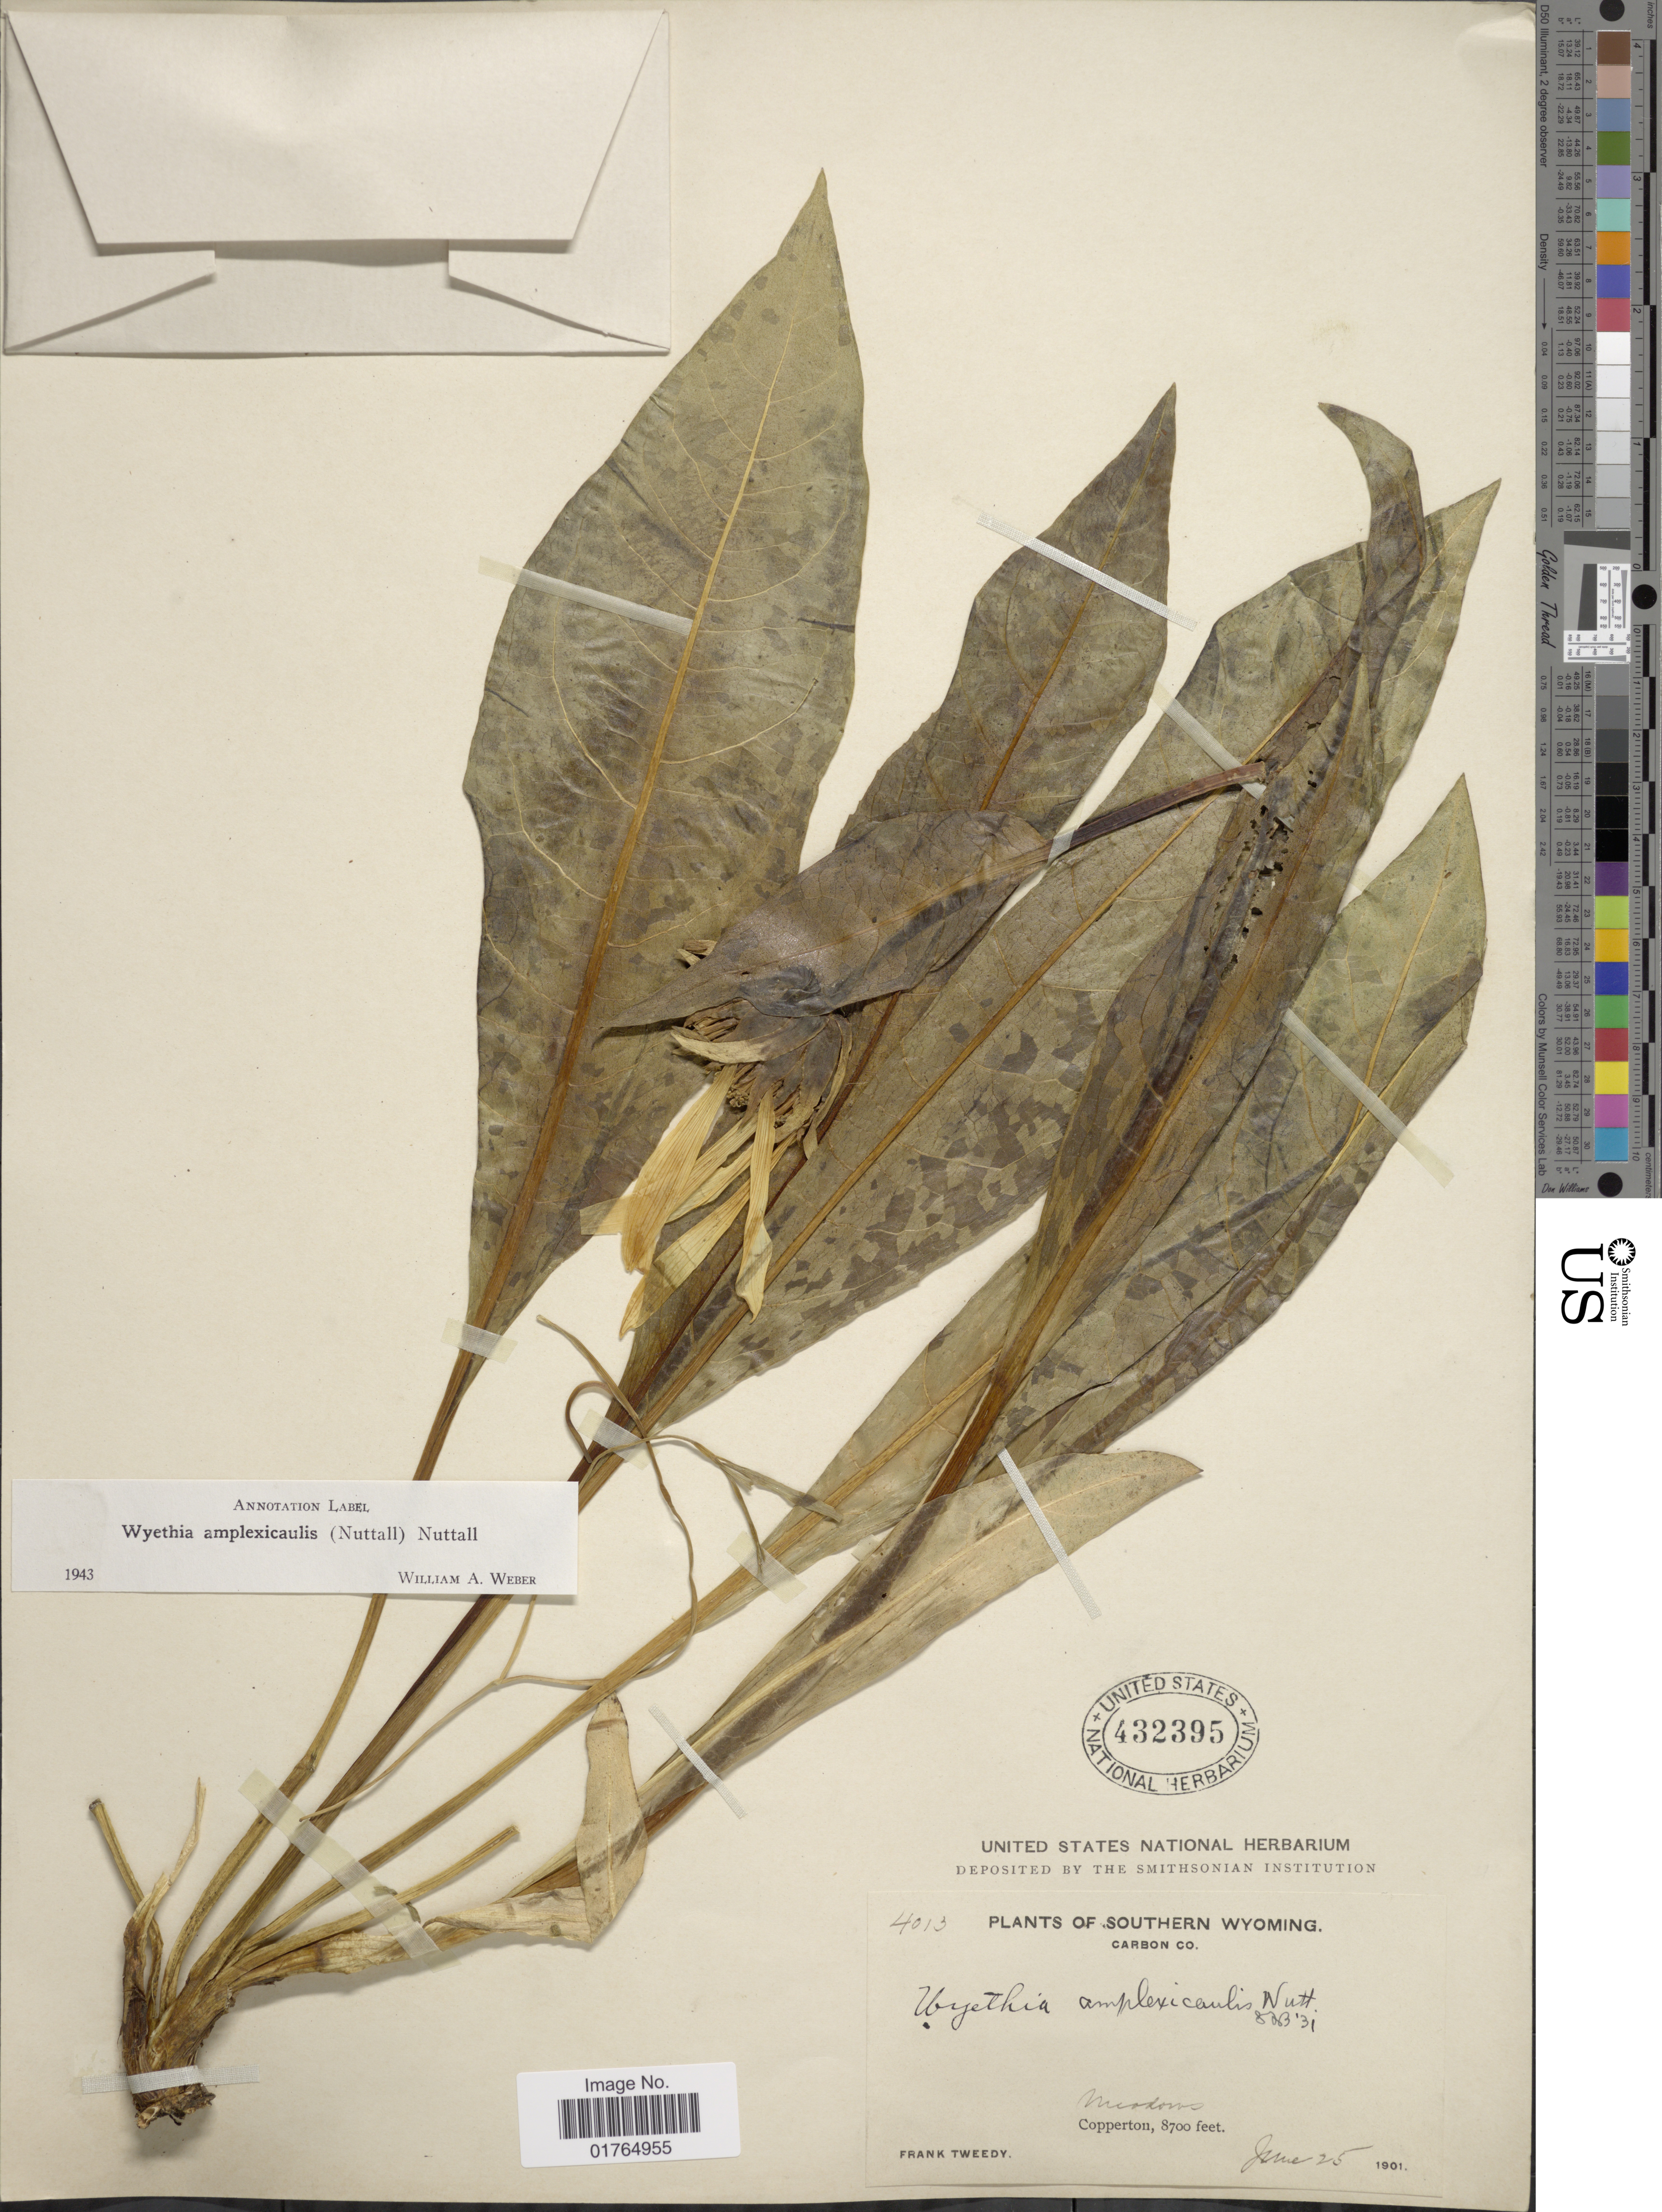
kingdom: Plantae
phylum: Tracheophyta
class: Magnoliopsida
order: Asterales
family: Asteraceae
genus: Wyethia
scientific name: Wyethia amplexicaulis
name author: Nutt.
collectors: F. Tweedy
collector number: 4013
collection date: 1901-06-25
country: United States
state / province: Wyoming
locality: Southern Wyoming, Carbon Co., Copperton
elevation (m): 2652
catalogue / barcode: US 432395